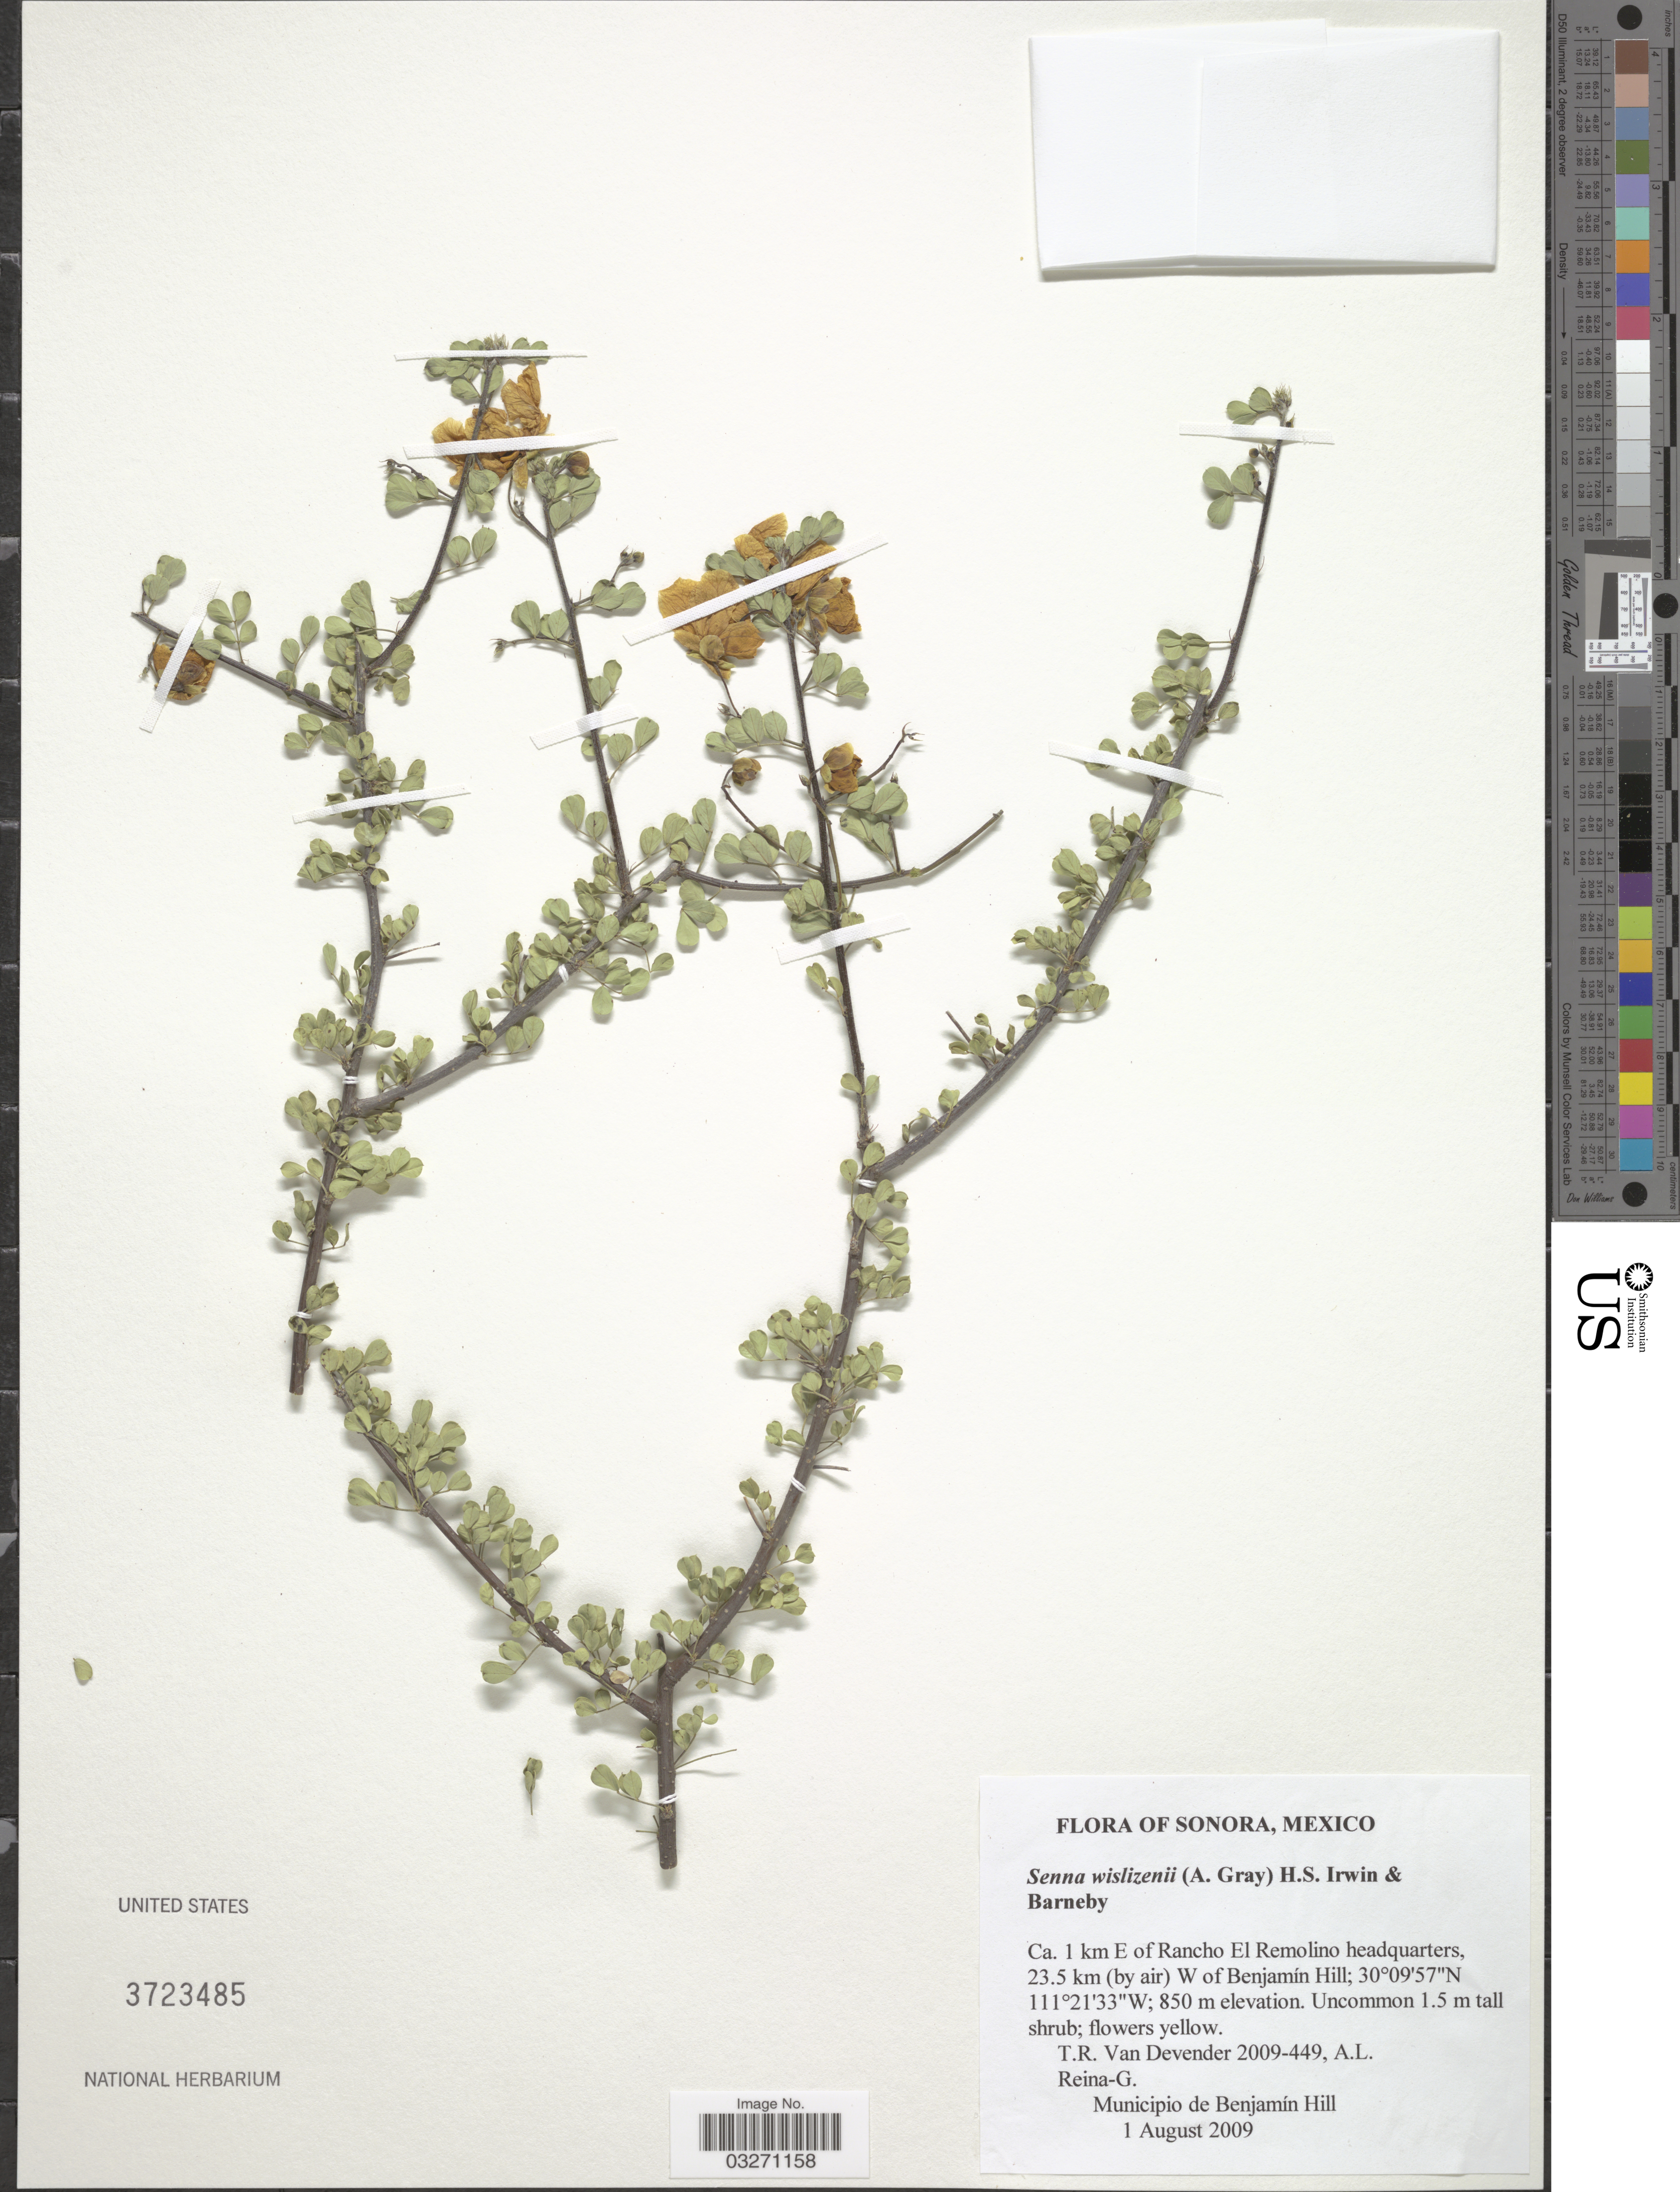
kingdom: Plantae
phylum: Tracheophyta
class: Magnoliopsida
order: Fabales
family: Fabaceae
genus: Senna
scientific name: Senna wislizeni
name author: (A. Gray) H.S. Irwin & Barneby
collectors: T. R. Van Devender & A. L. Reina G.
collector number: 2009-449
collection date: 2009-08-01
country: Mexico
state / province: Sonora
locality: Ca. 1 km E of Rancho El Remolino headquarters, 23.5 km (by air) W of Benjamín Hill.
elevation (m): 850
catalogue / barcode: US 3723485